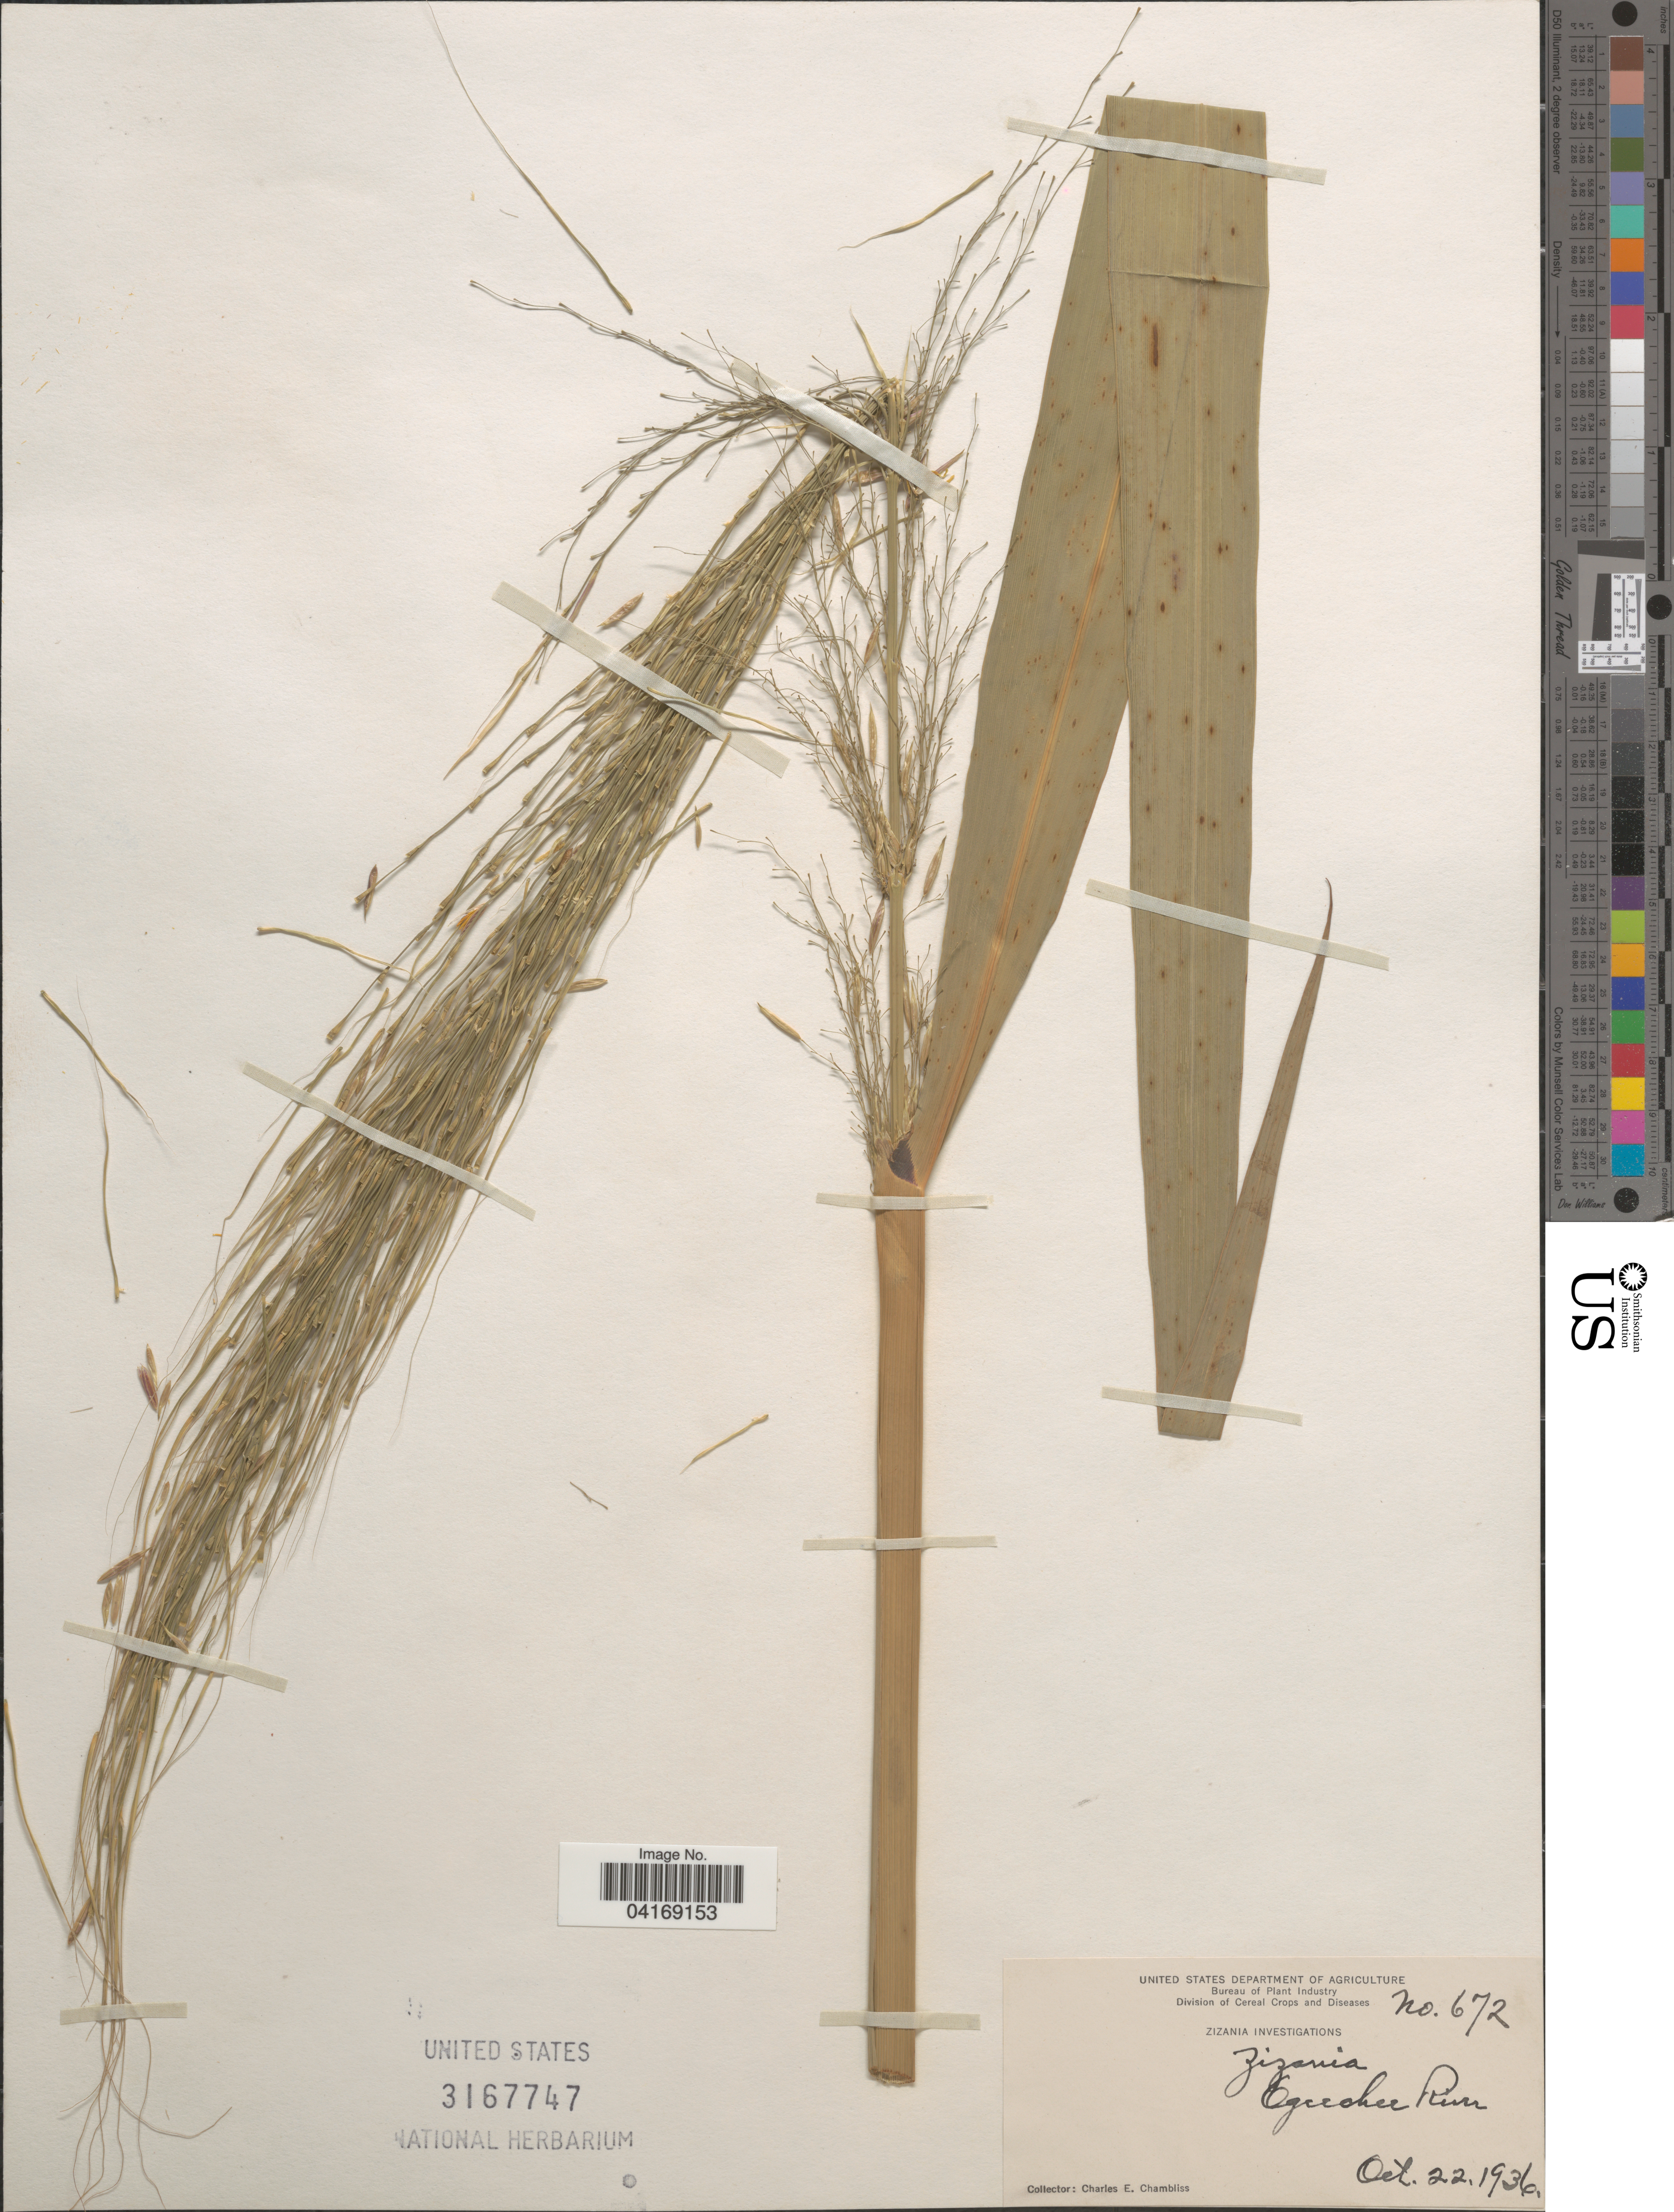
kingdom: Plantae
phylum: Tracheophyta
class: Liliopsida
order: Poales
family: Poaceae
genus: Zizania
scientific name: Zizania sp.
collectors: C. Chambliss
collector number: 672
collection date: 1936-10-22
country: United States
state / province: Georgia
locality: Ogeechee River.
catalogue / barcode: US 3167747